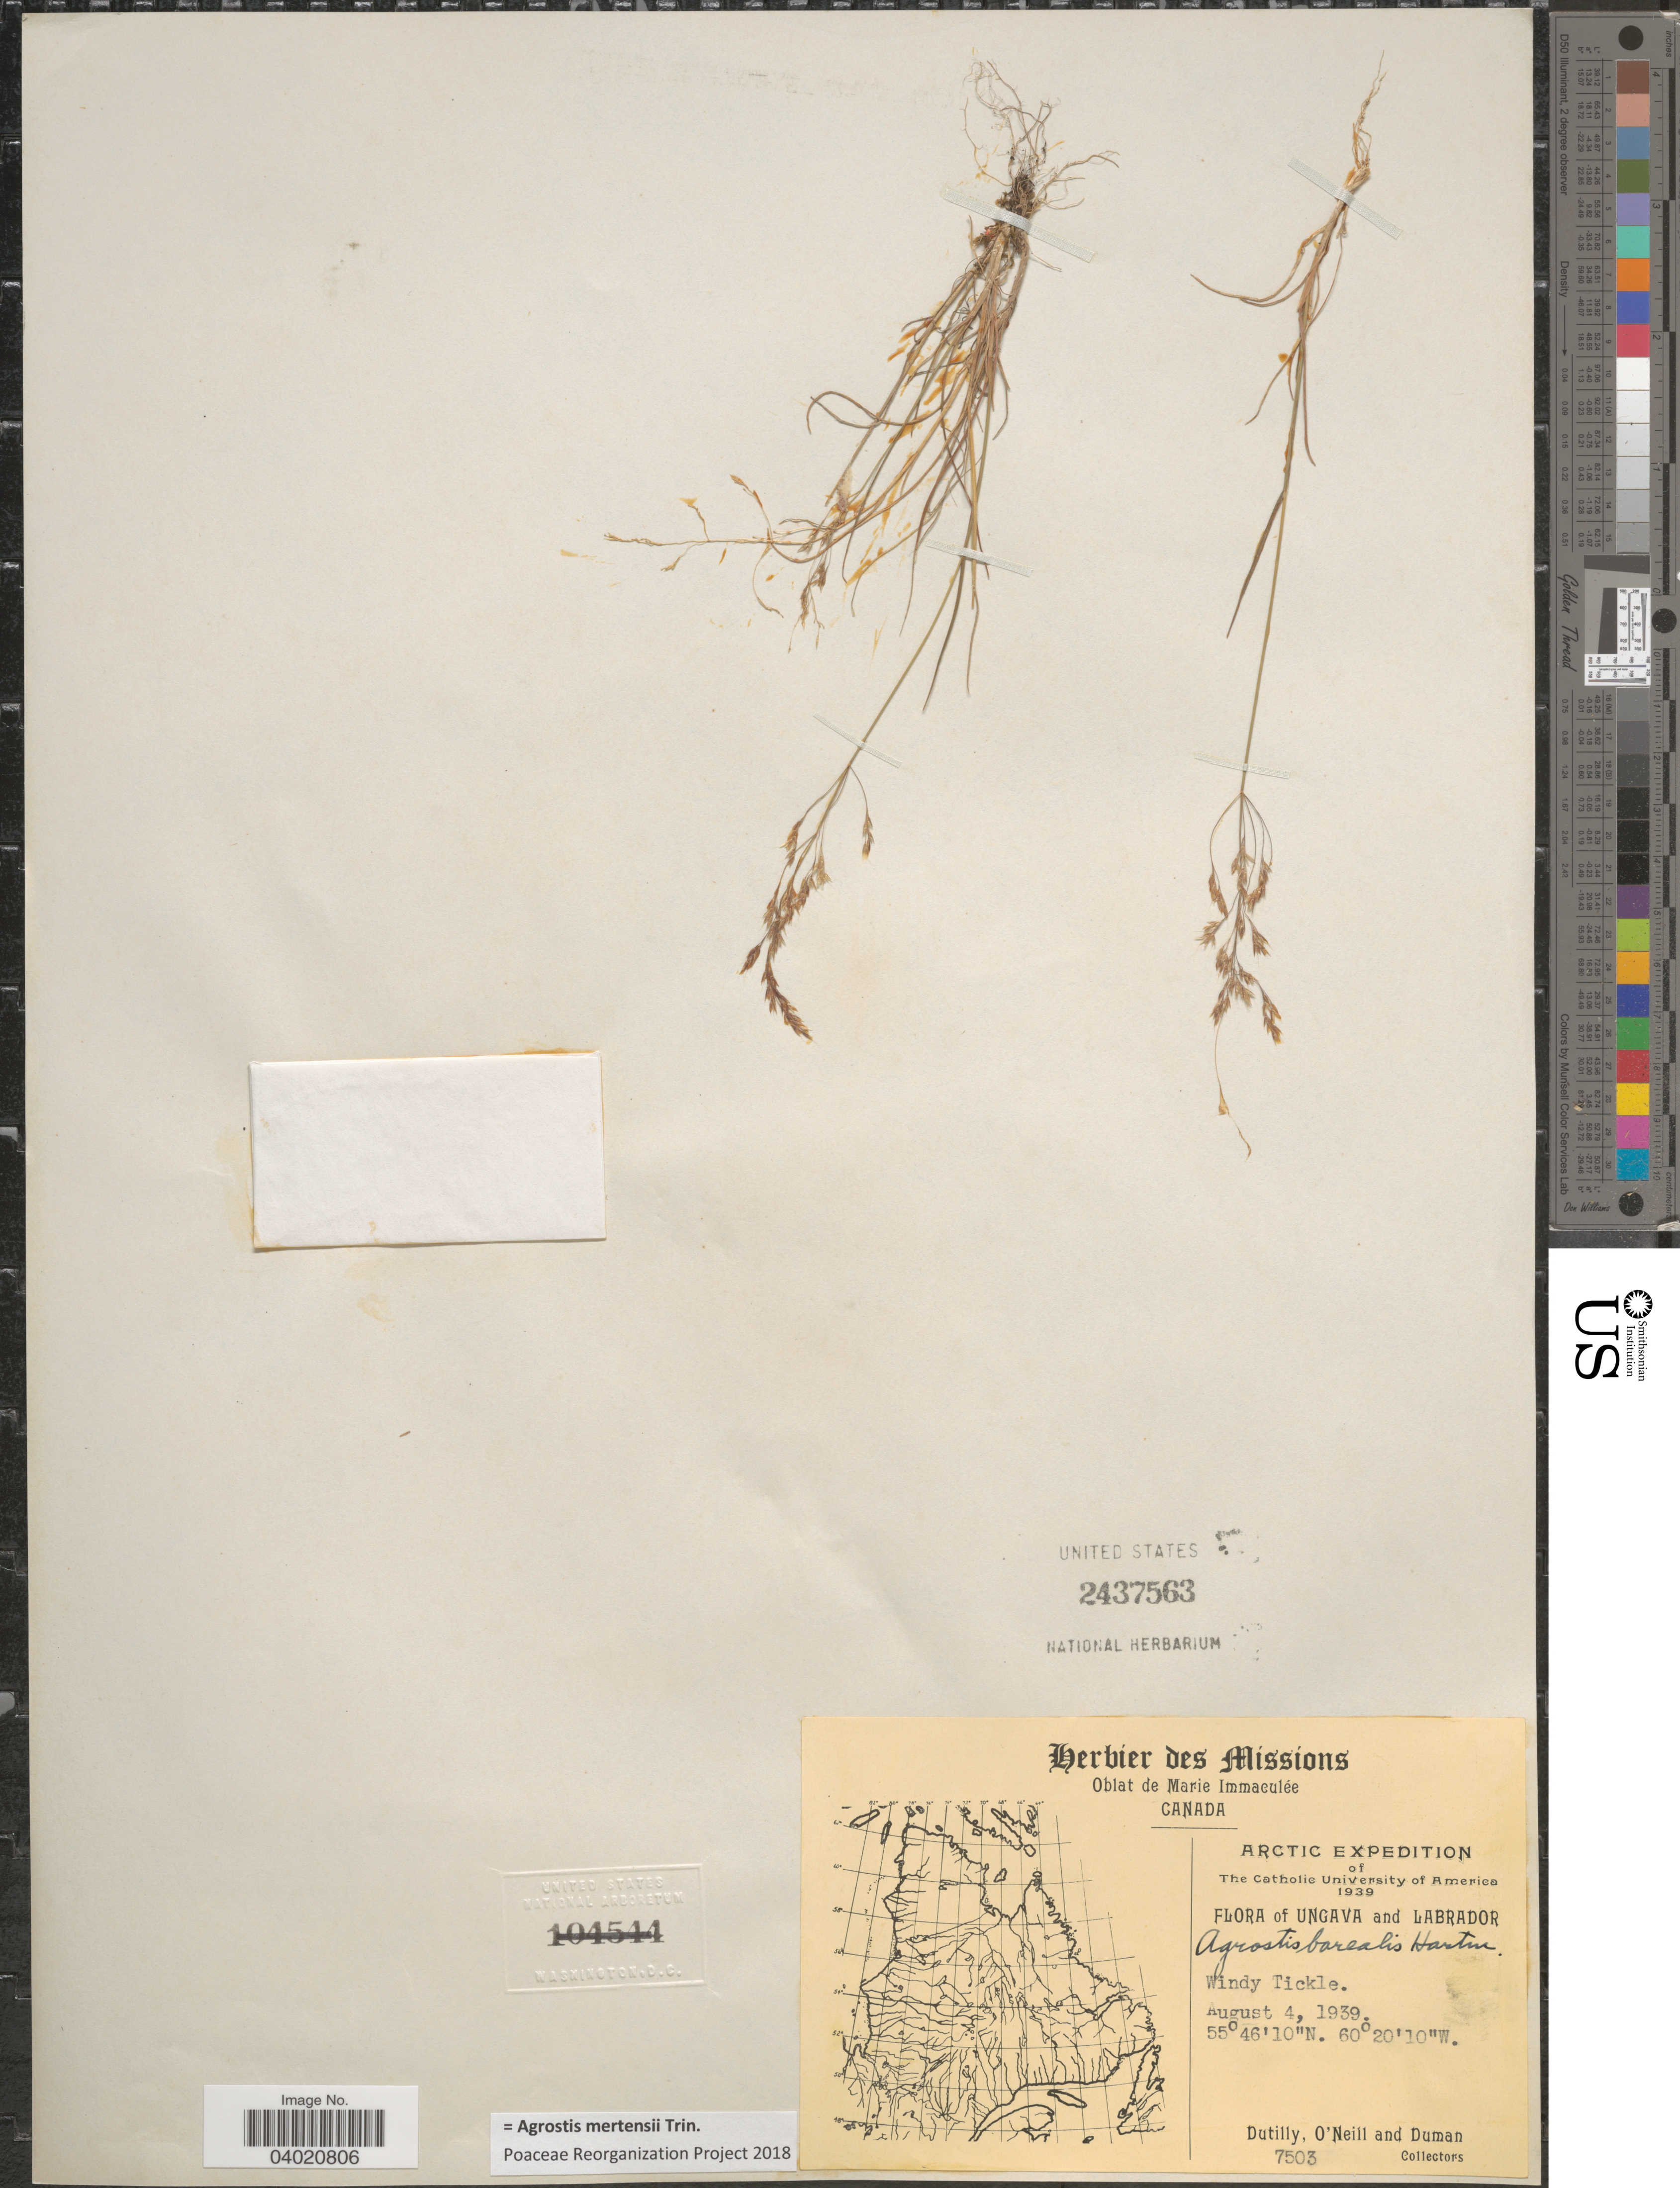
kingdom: Plantae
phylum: Tracheophyta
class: Liliopsida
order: Poales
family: Poaceae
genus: Agrostis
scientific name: Agrostis mertensii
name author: Trin.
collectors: -. Dutilly, O' Neill & -. Duman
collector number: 7503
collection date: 1939-08-04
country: Canada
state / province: Newfoundland and Labrador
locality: Ungava and Labrador. Windy Tickle.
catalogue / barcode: US 2437563